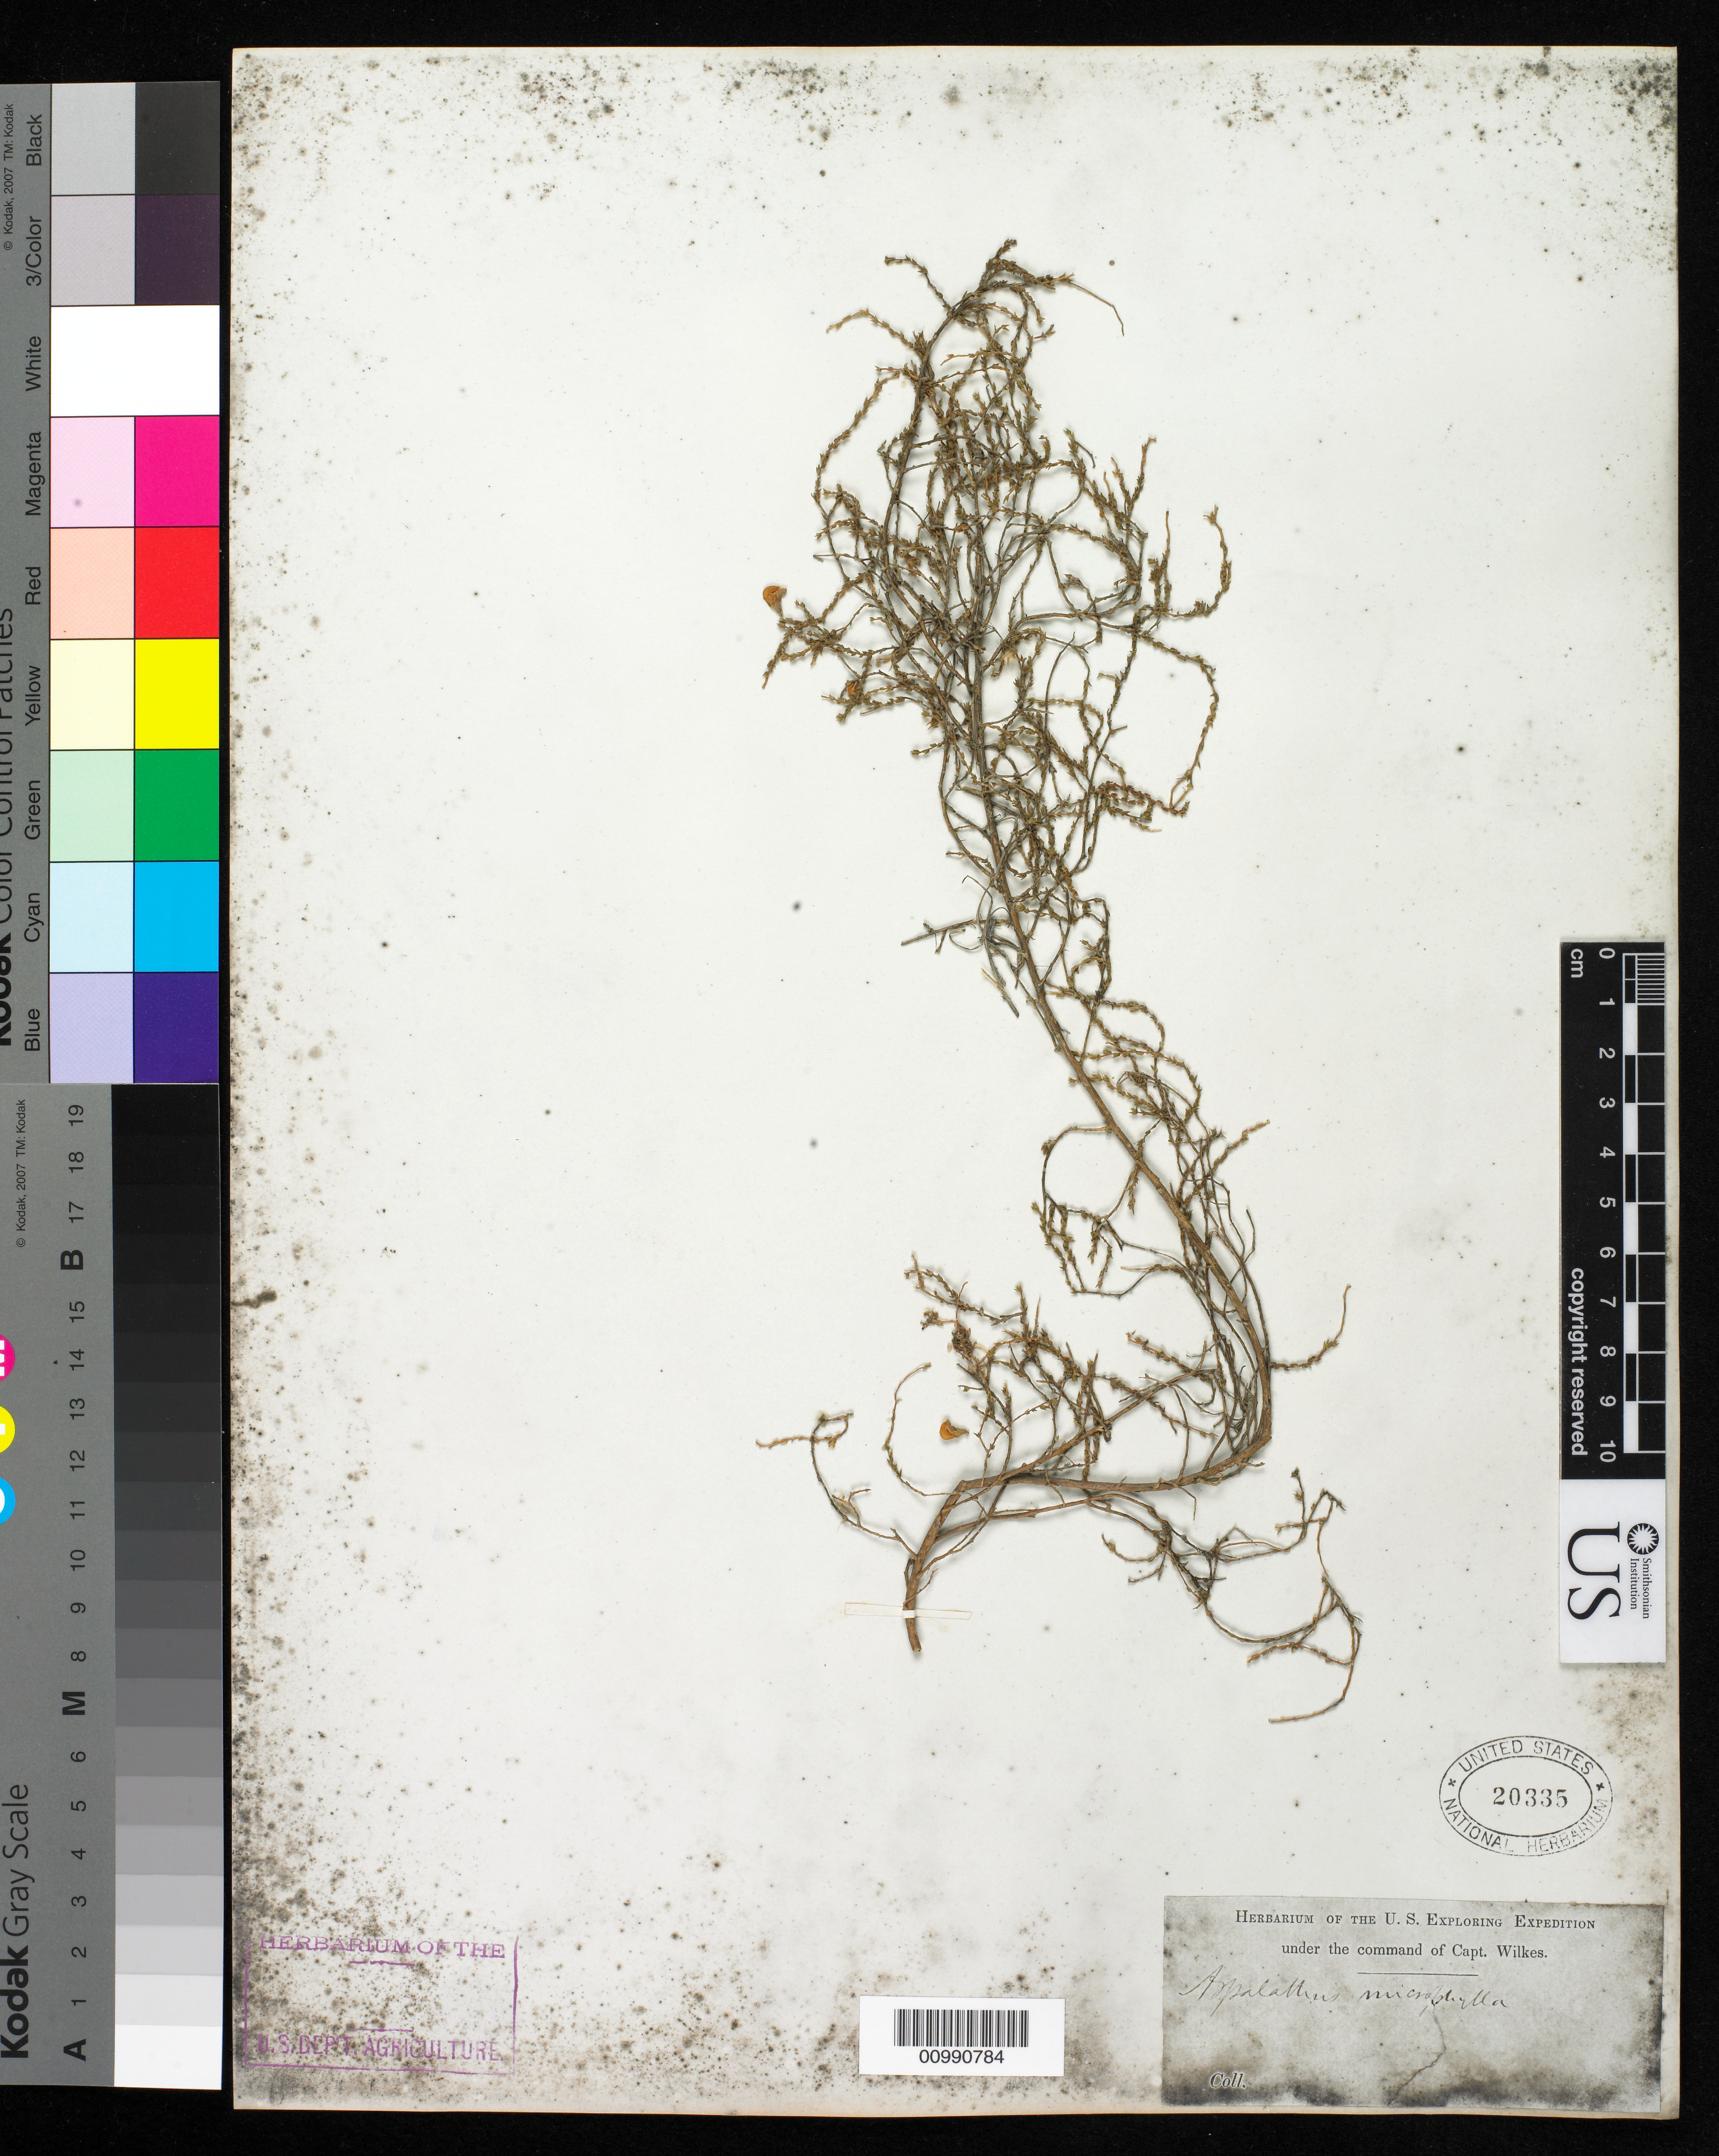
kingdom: Plantae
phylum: Tracheophyta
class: Magnoliopsida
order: Fabales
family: Fabaceae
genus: Aspalathus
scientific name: Aspalathus microphylla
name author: DC.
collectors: Wilkes Explor. Exped.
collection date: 1838/1842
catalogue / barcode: US 20335